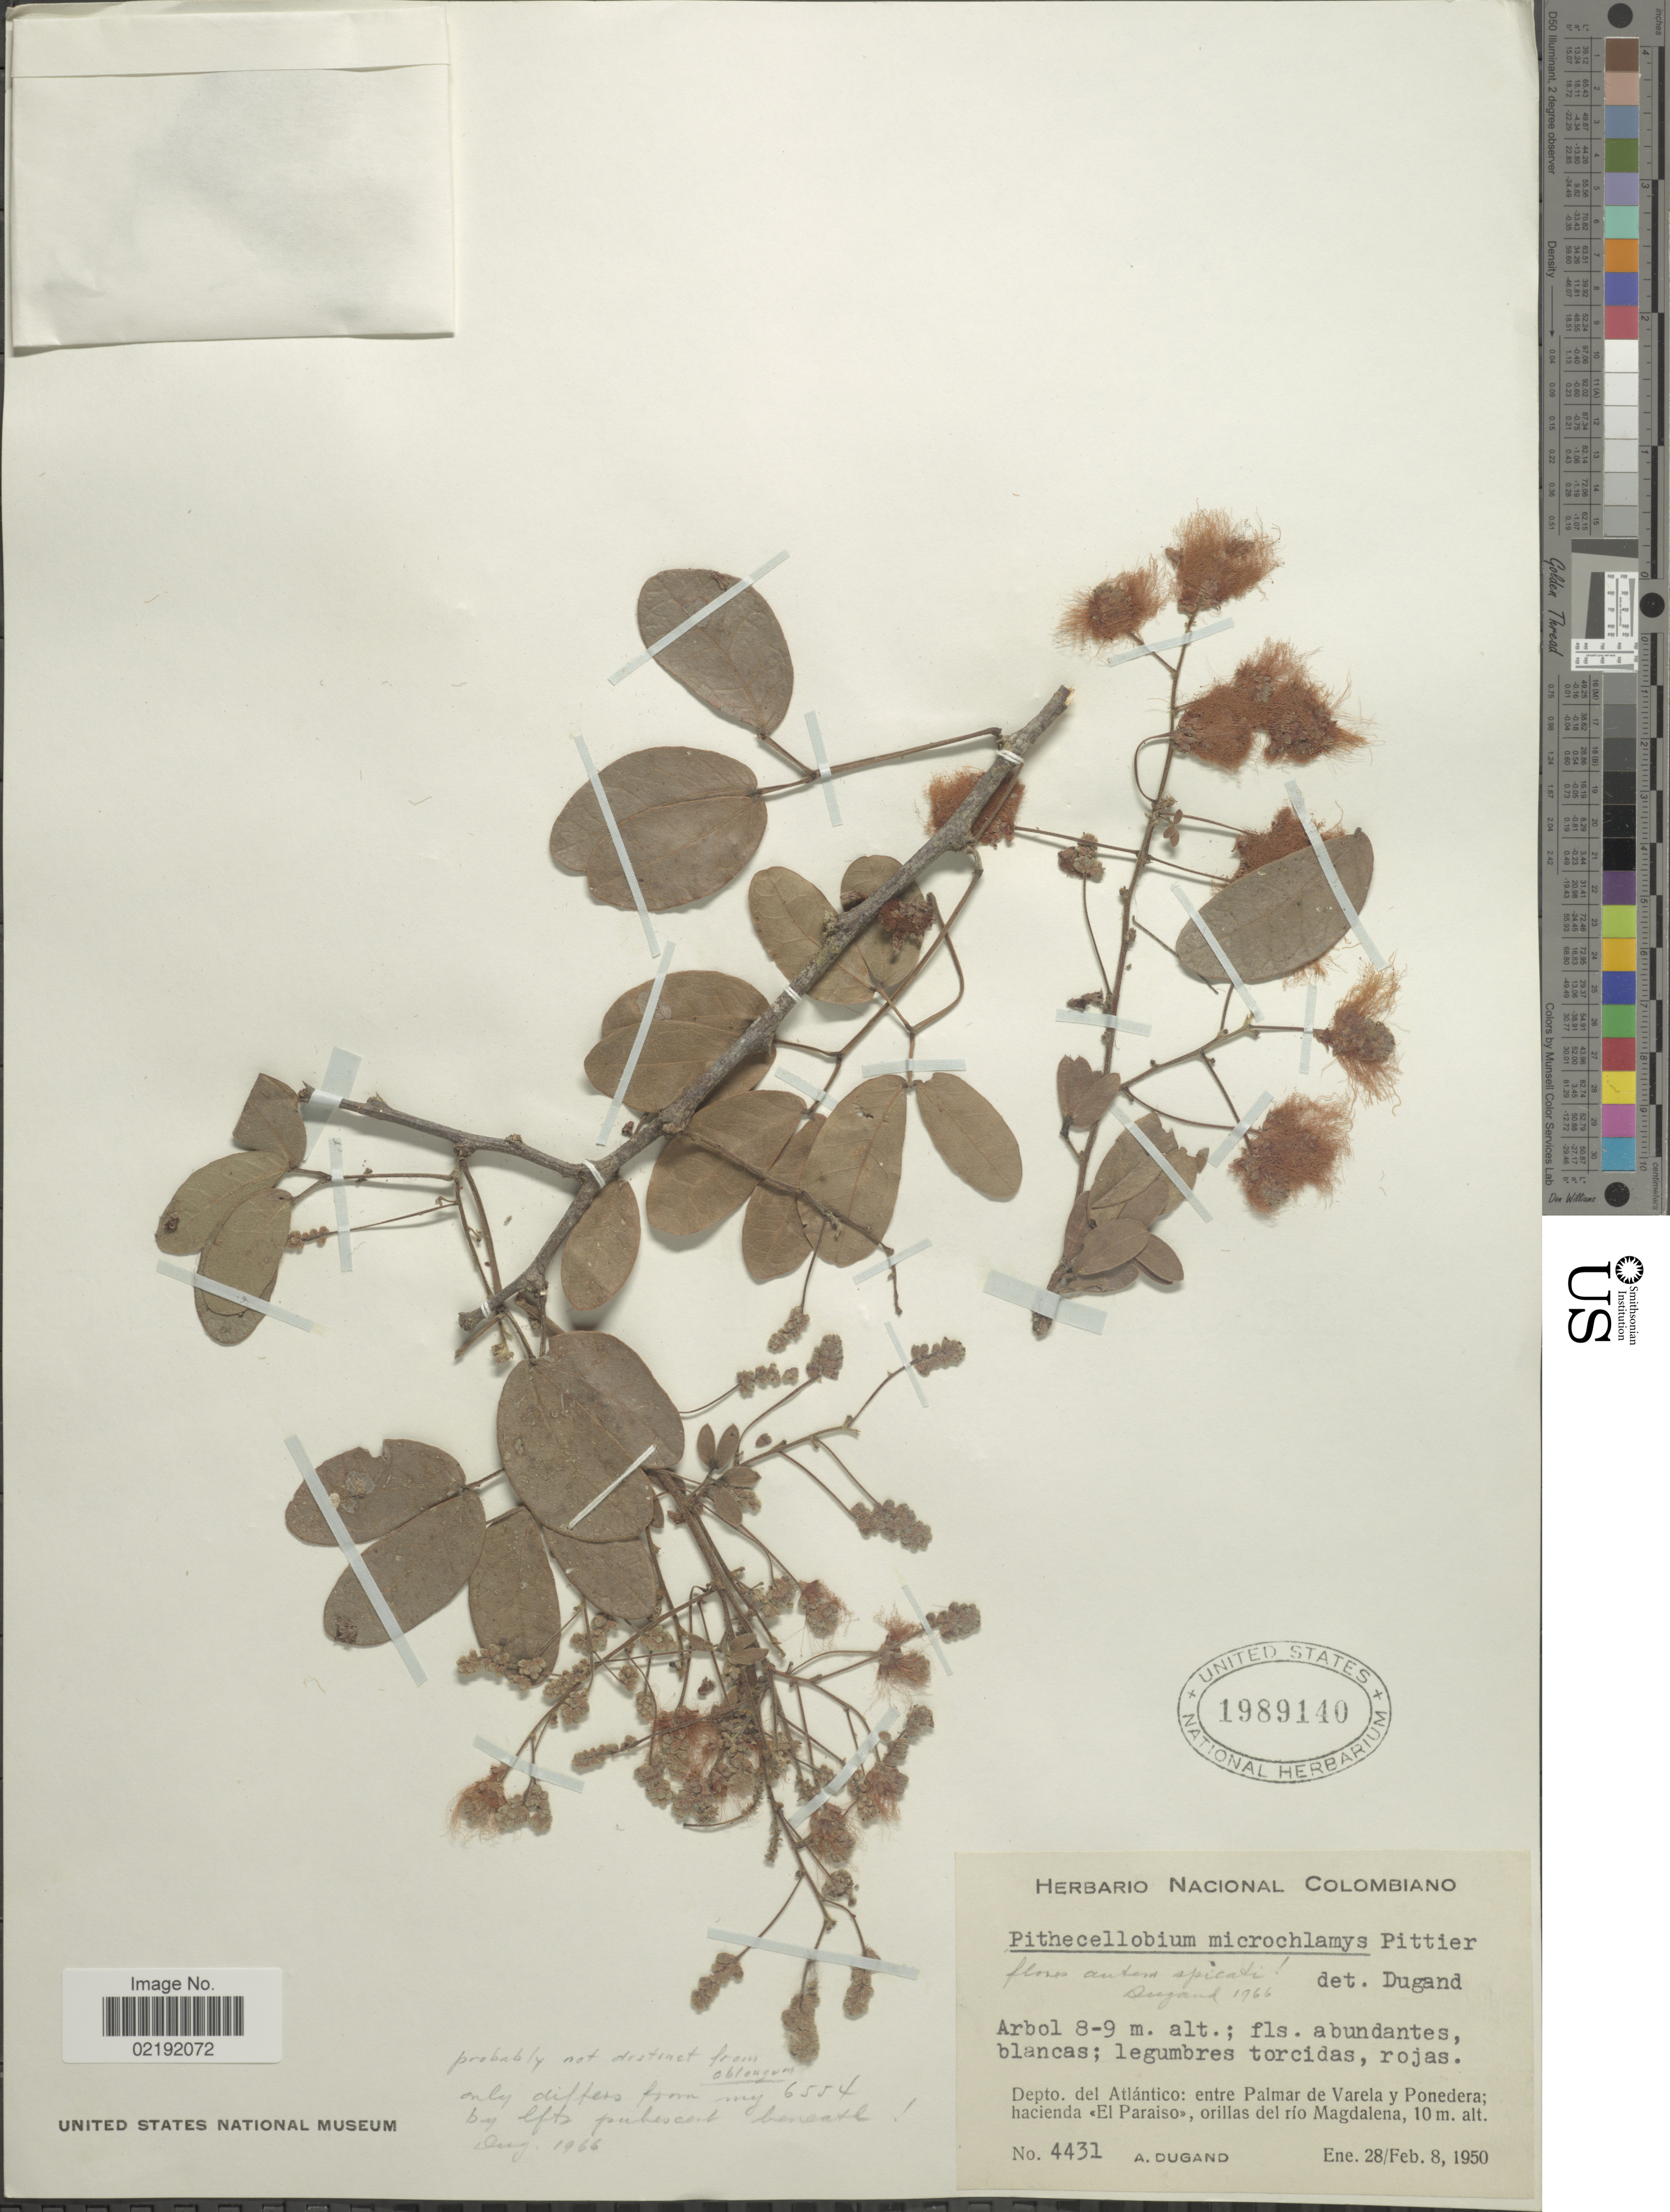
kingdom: Plantae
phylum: Tracheophyta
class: Magnoliopsida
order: Fabales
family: Fabaceae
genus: Pithecellobium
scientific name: Pithecellobium oblongum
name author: Benth.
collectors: A. Dugand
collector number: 4431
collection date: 1950-01-28/1950-02-08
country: Colombia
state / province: Atlántico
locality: Depto. del Atlántico: entre Palmar de Varela y Ponedera; hacienda <<El Paraiso>>, orillas del río Magdalena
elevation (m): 10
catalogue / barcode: US 1989140